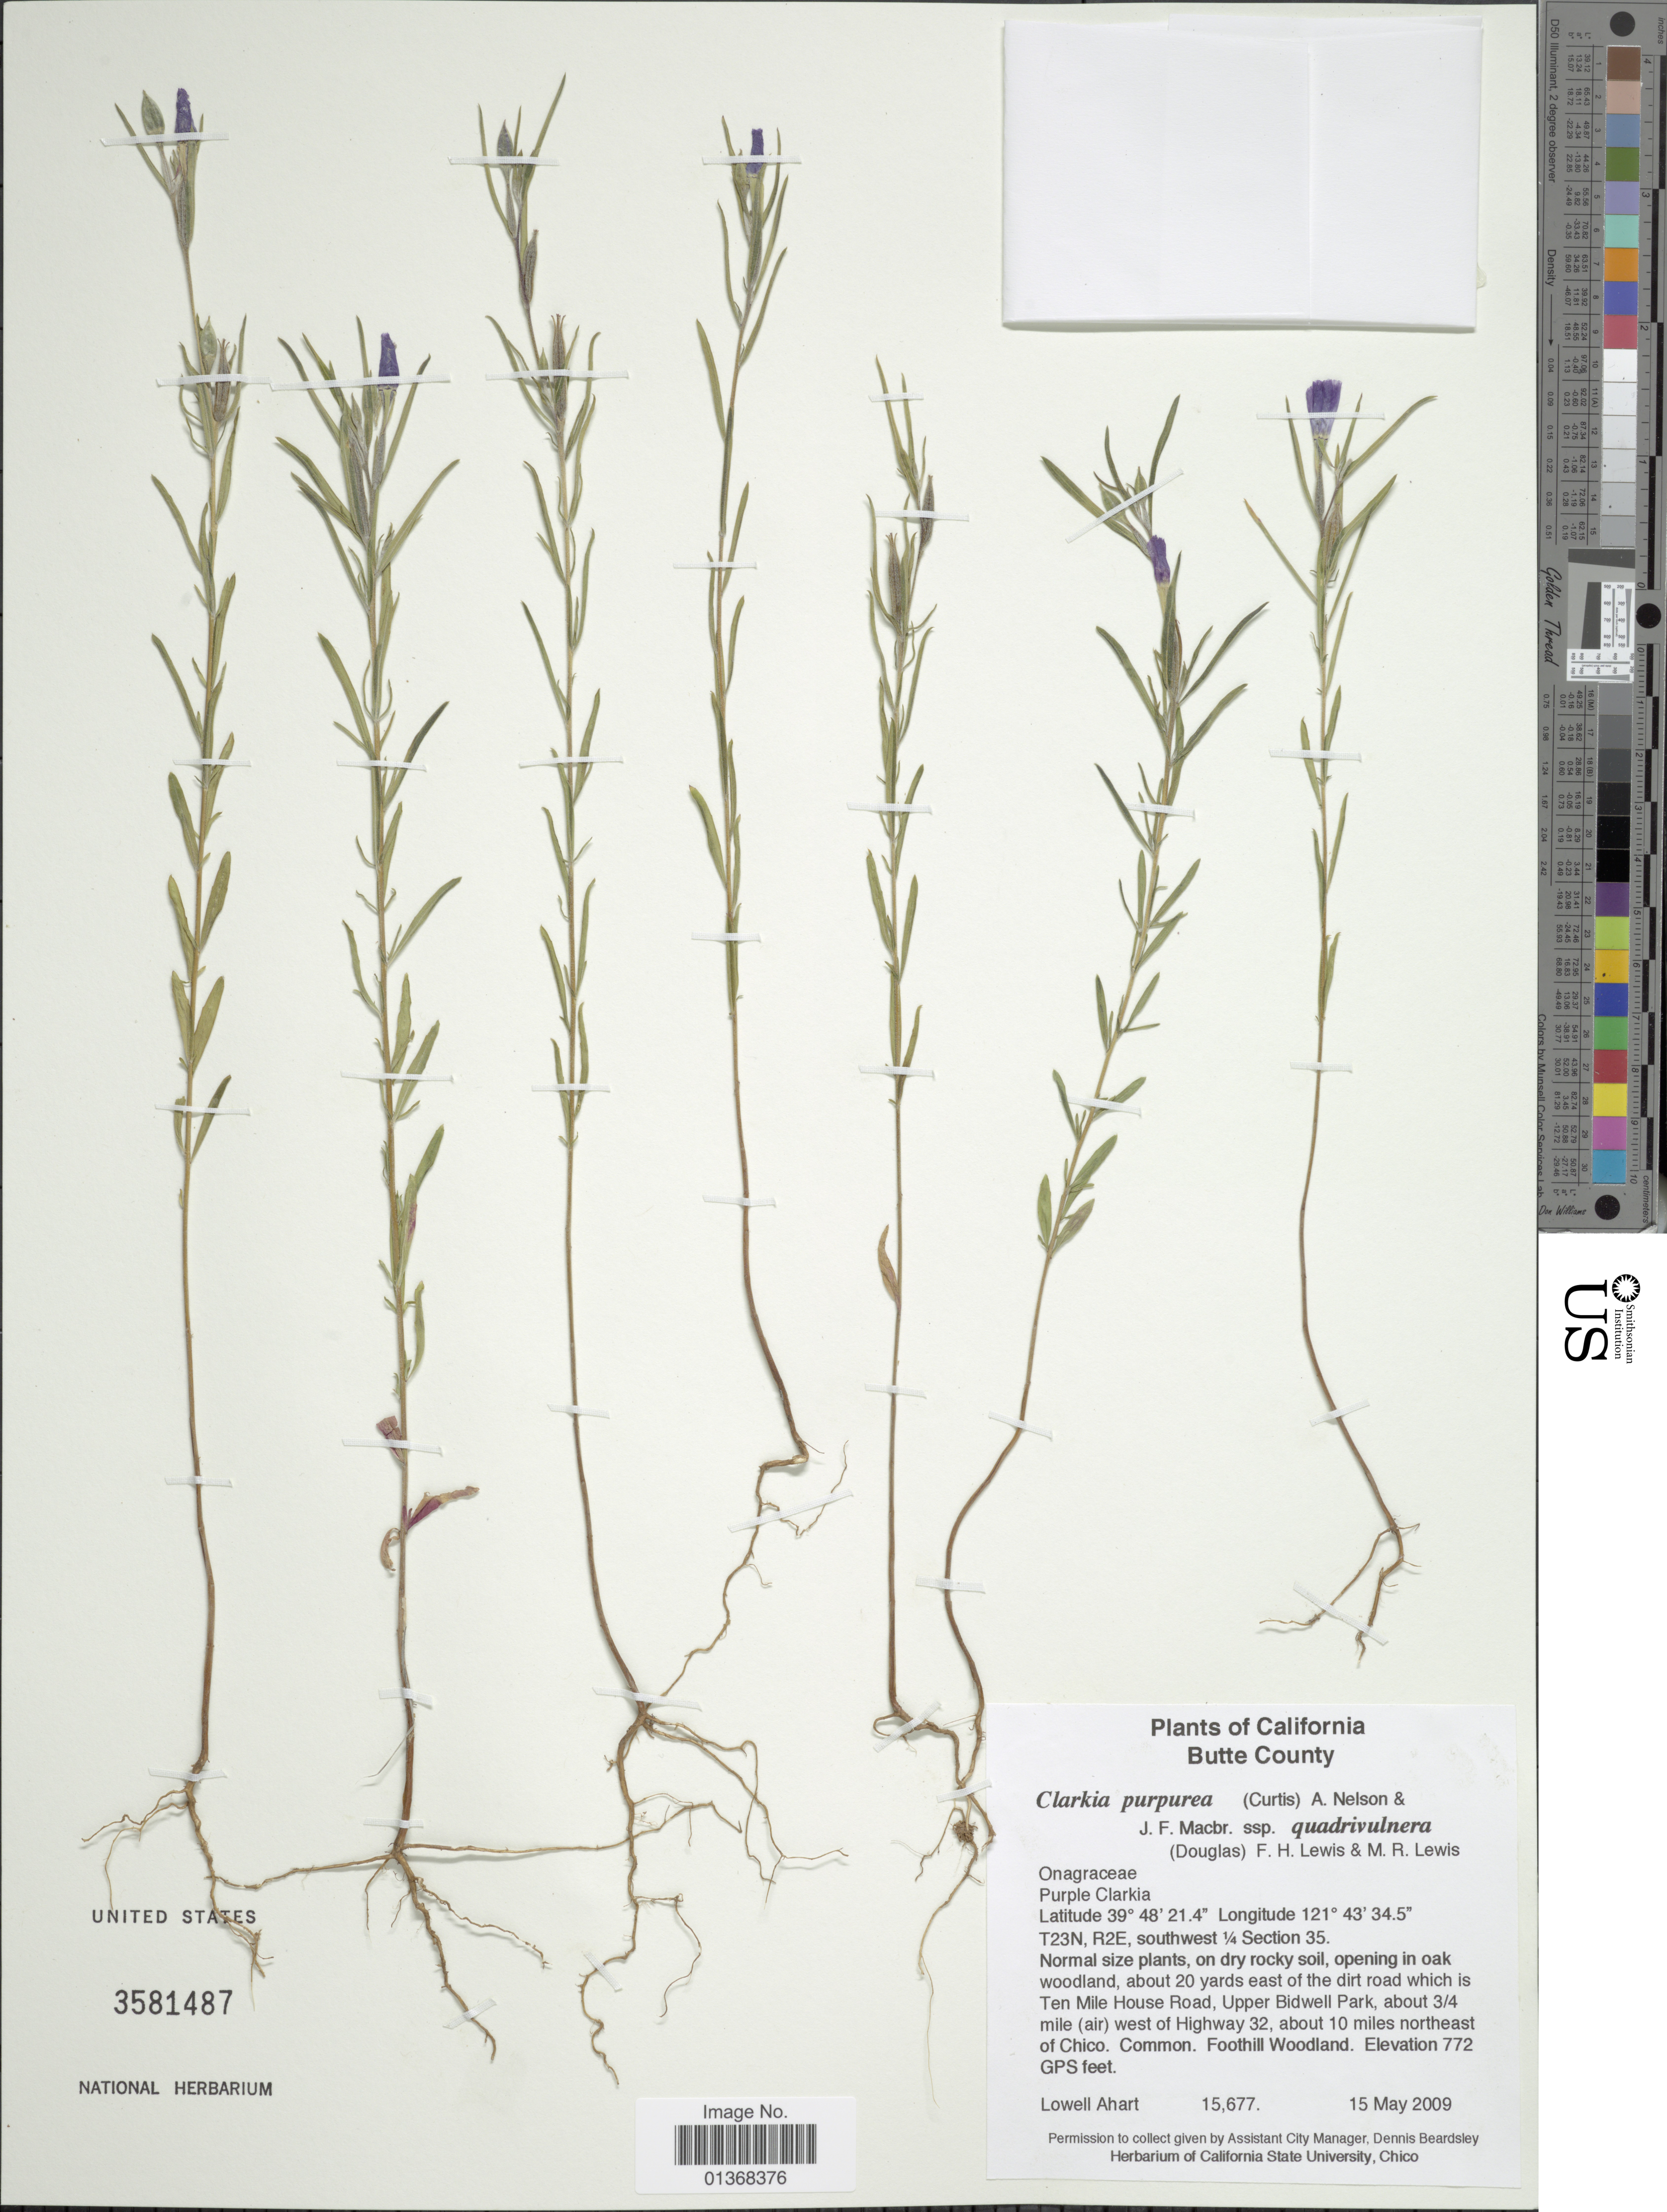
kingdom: Plantae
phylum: Tracheophyta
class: Magnoliopsida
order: Myrtales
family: Onagraceae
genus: Clarkia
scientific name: Clarkia purpurea subsp. quadrivulnera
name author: (Douglas) H.F. Lewis & M.R. Lewis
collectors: L. Ahart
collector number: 15677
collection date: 2009-05-15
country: United States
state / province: California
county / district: Butte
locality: Butte County. T23N, R2E, Southwest ¼ Section 35, about 20 yards East of the dirt road which is Ten Mile House Road, Upper Bidwell Park, about ¾ mile (air) west of Highway 32, about 10 miles northeast of Chico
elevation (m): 235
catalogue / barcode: US 3581487